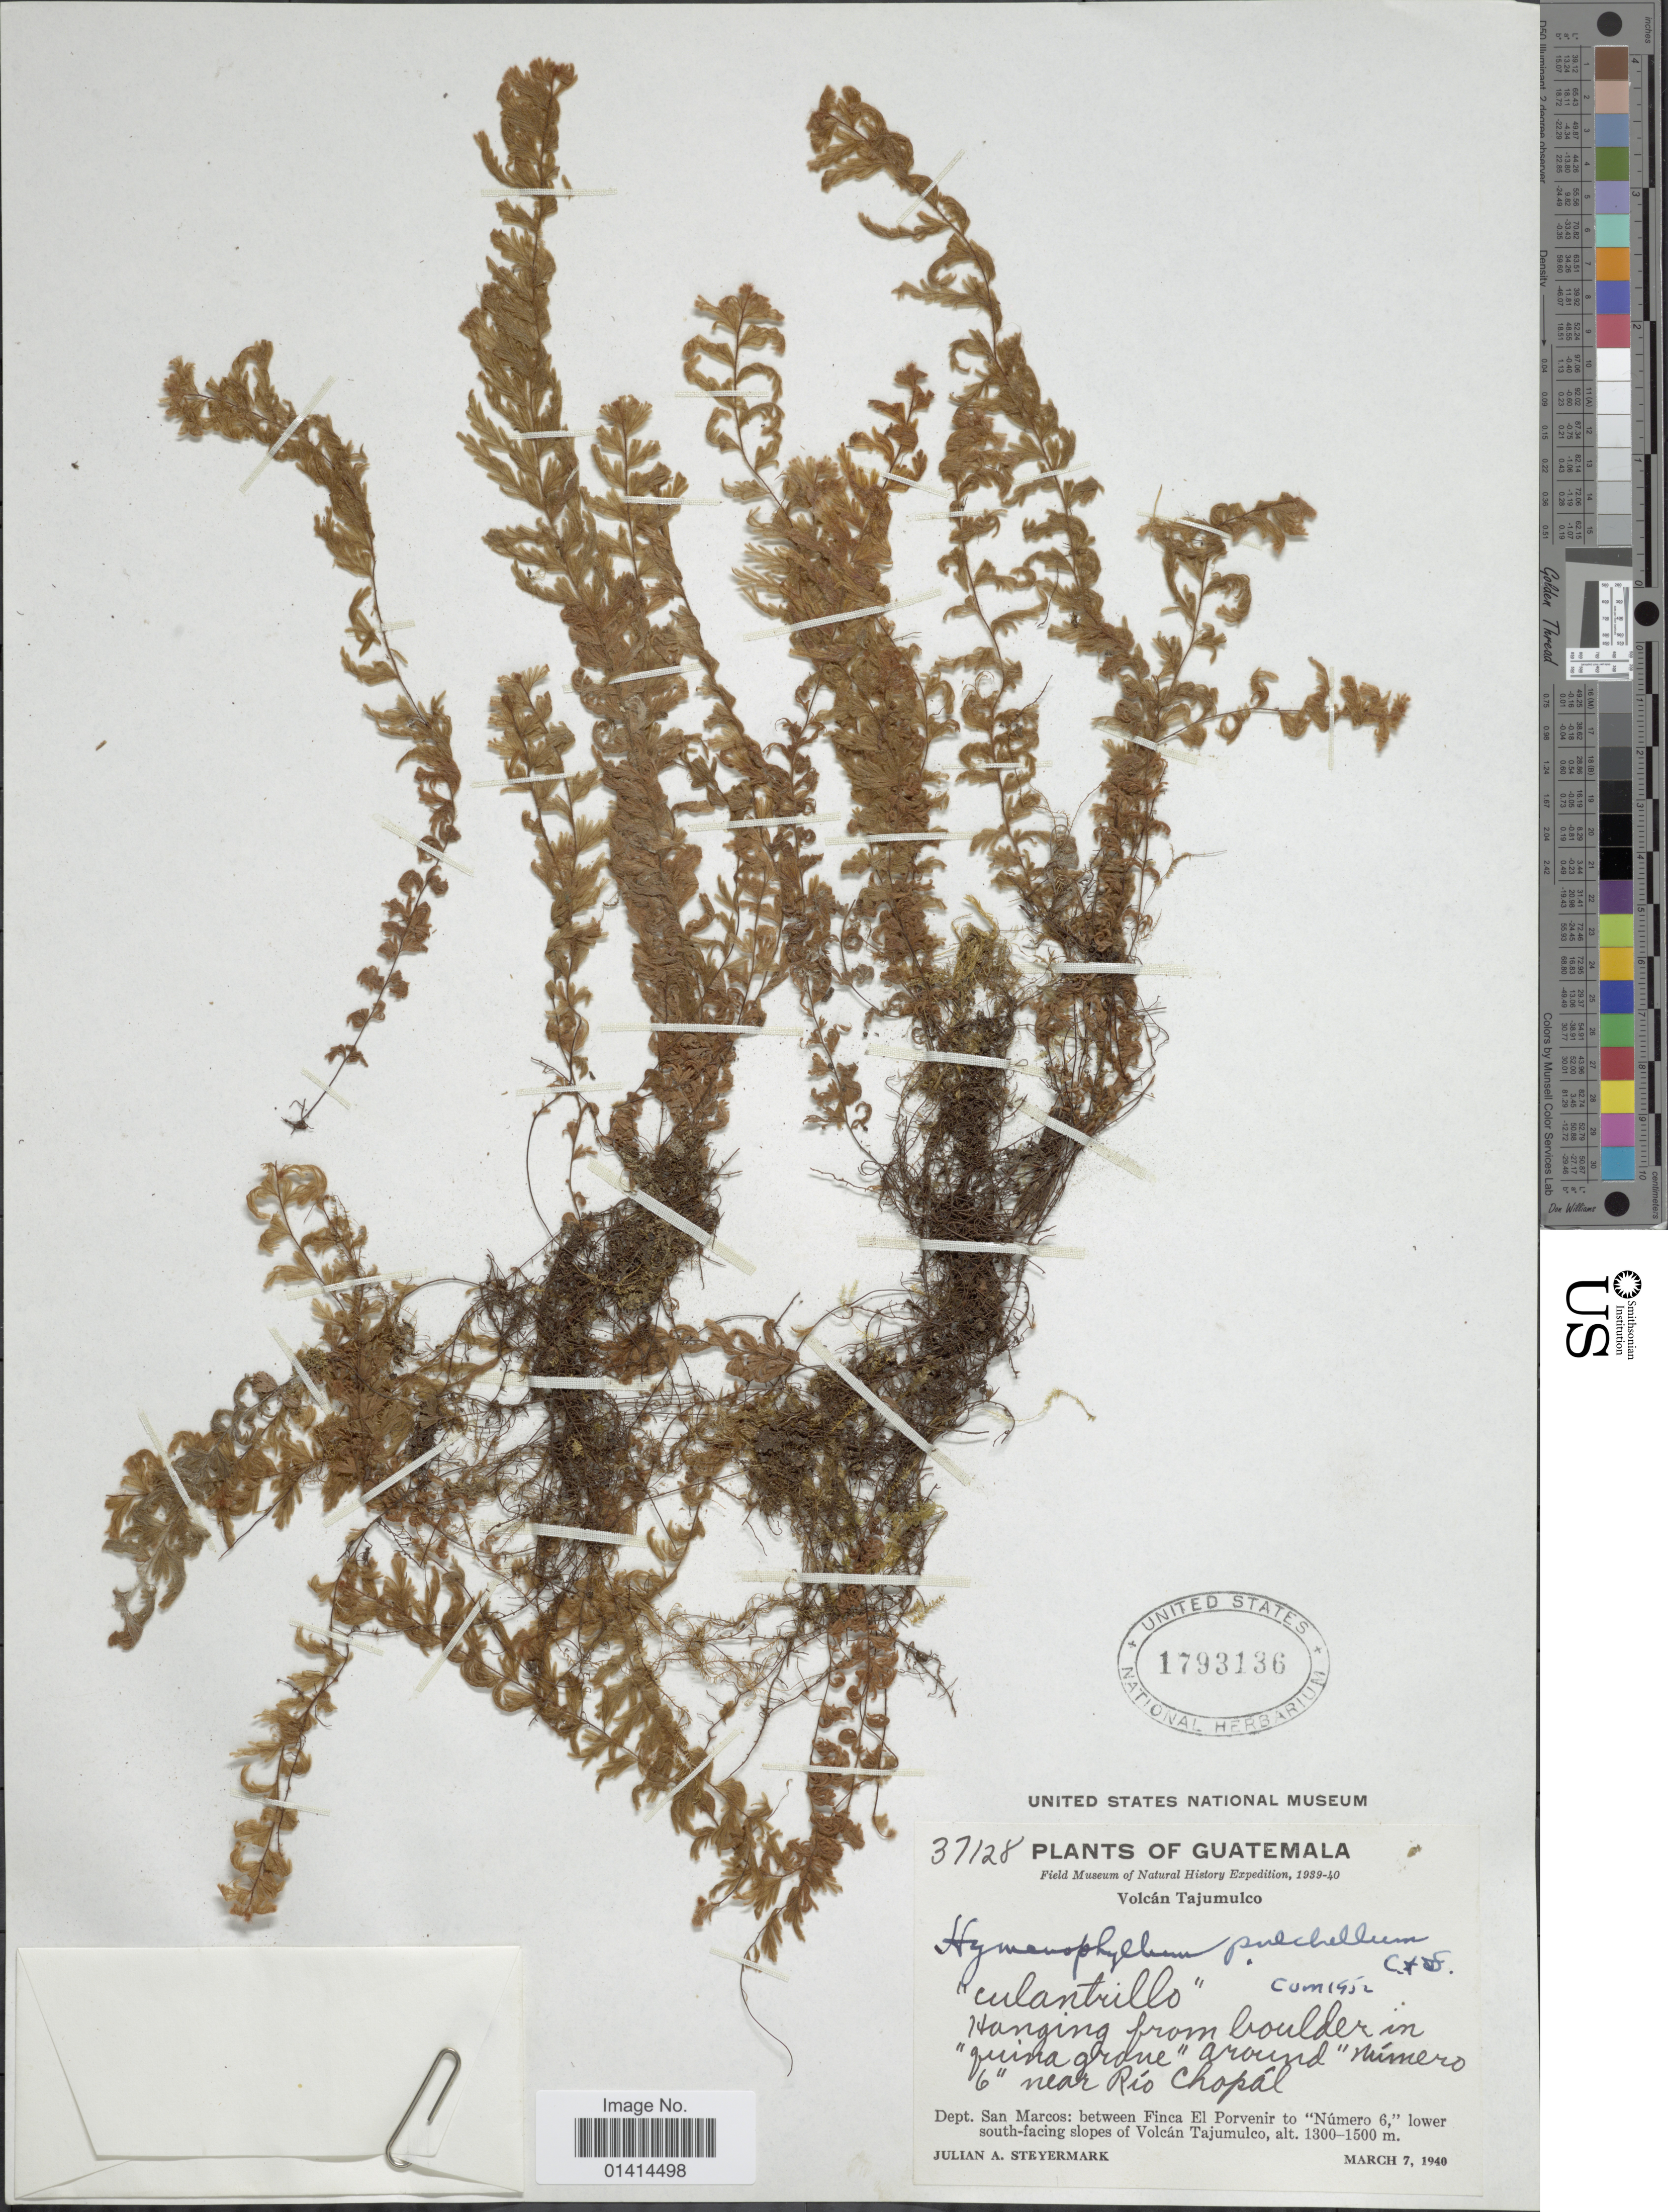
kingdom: Plantae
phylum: Tracheophyta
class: Polypodiopsida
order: Hymenophyllales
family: Hymenophyllaceae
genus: Hymenophyllum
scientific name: Hymenophyllum pulchellum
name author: Schltdl. & Cham.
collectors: J. Steyermark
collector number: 37128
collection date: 1940-03-07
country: Guatemala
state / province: San Marcos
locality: Dept. San Marcos: between Finca El Porvenir to 'Número 6,' lower south-facing slopes of Volcán Tajumulco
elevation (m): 1300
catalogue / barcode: US 1793136